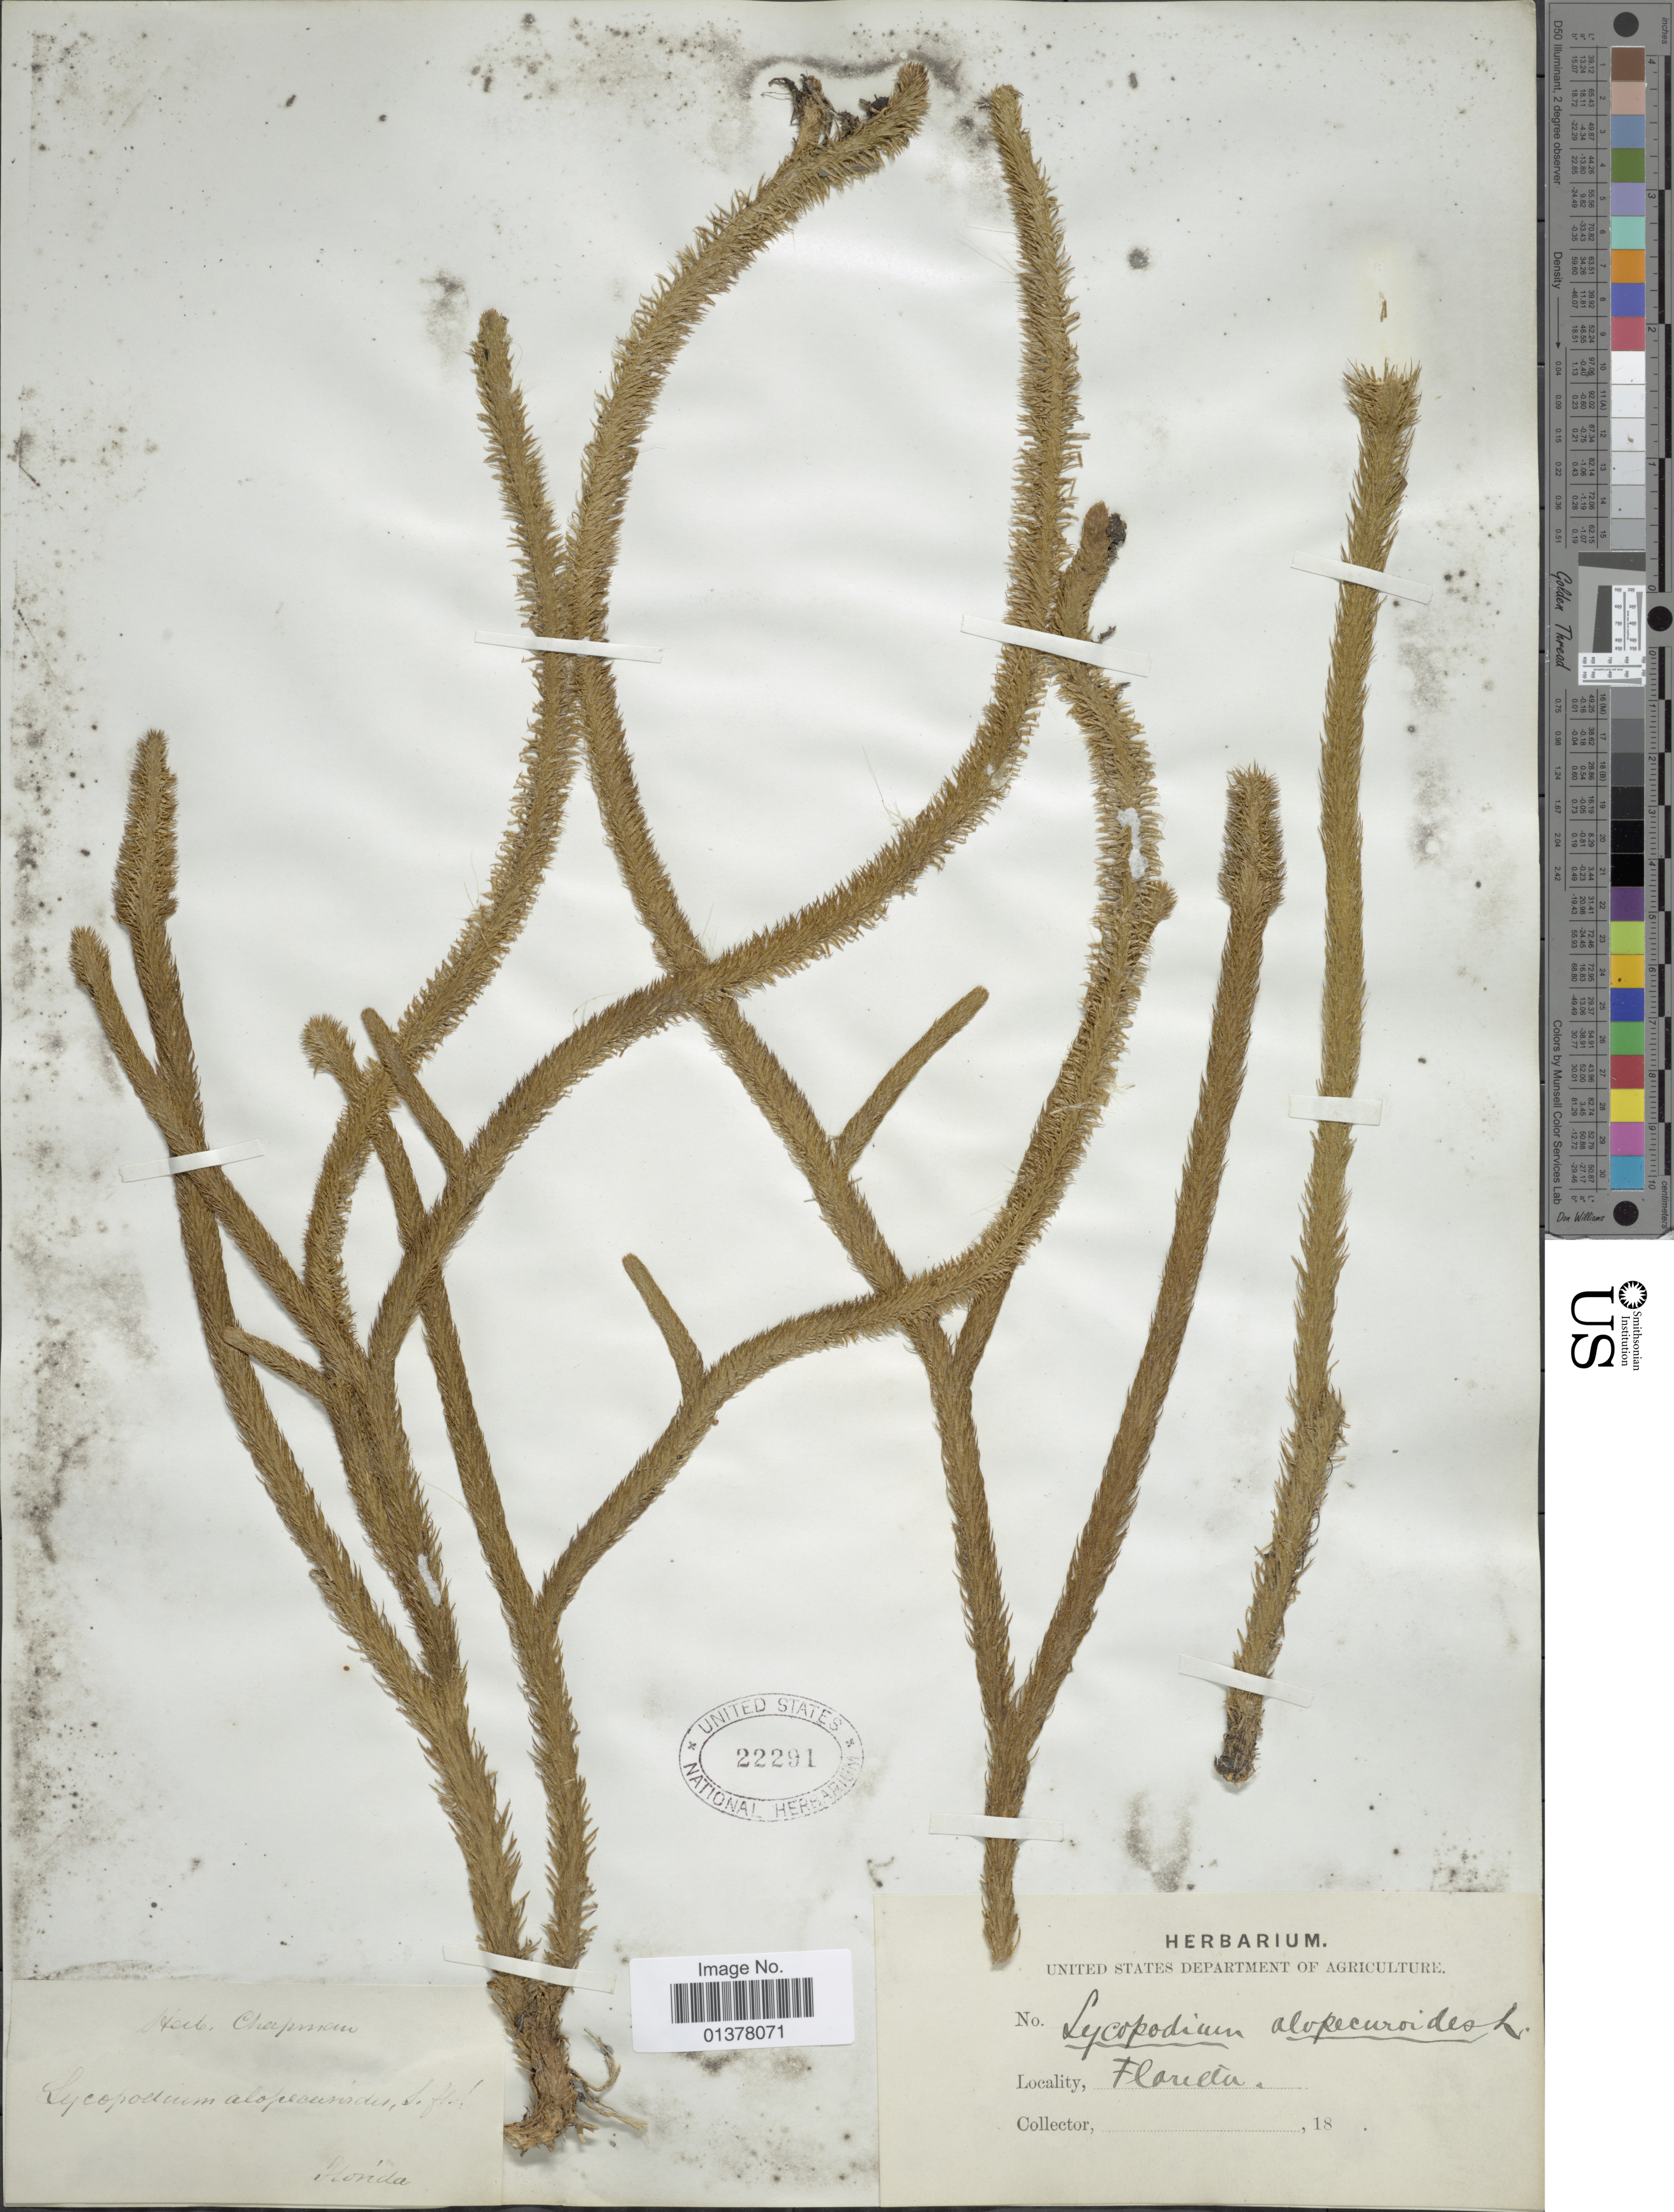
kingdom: Plantae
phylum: Tracheophyta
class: Lycopodiopsida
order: Lycopodiales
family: Lycopodiaceae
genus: Lycopodiella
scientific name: Lycopodiella alopecuroides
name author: (L.) Cranfill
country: United States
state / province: Florida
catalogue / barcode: US 22291